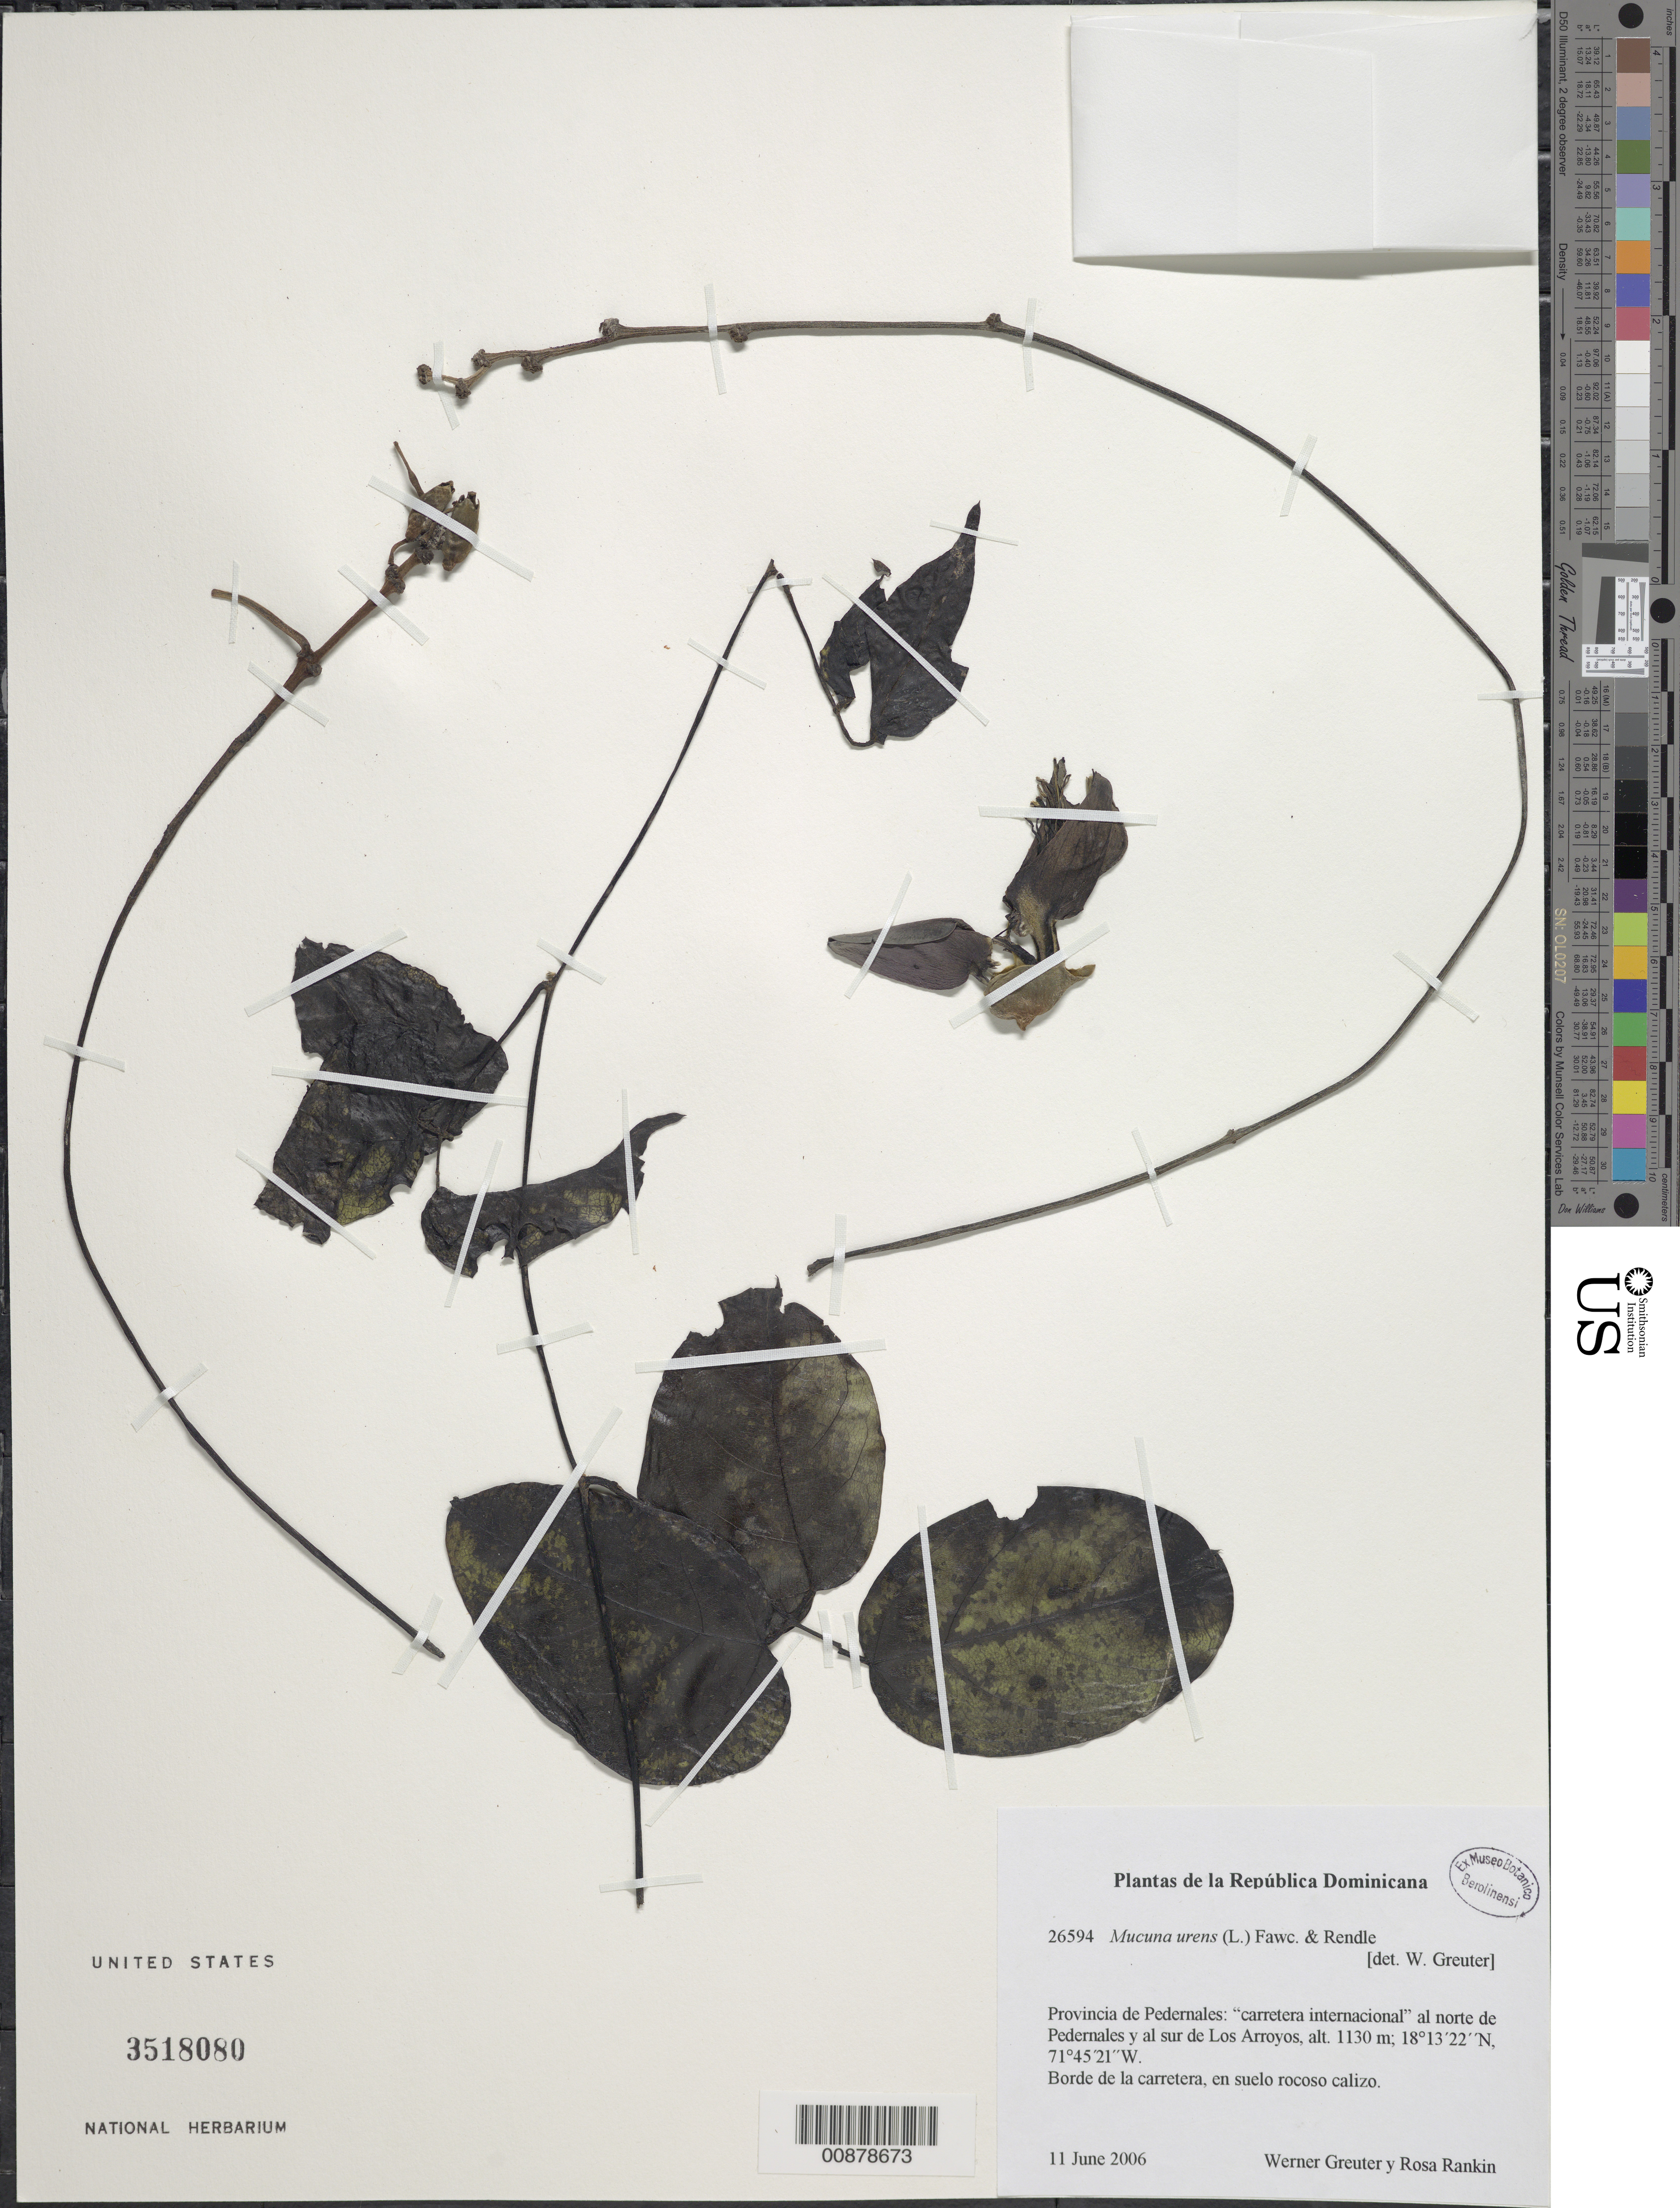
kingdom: Plantae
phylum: Tracheophyta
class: Magnoliopsida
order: Fabales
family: Fabaceae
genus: Mucuna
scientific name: Mucuna urens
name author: (L.) Medik.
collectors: W. Greuter & R. Rankin Rodriguez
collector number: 26594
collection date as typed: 11 Jun 2006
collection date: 2006-06-11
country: Dominican Republic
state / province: Pedernales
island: Hispaniola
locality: "Carretera internacional" al norte de Pedernales y al sur de Los Arroyos..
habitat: Borde de la carretera, en suelo rocoso calizo.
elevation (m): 1130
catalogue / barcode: US 3518080